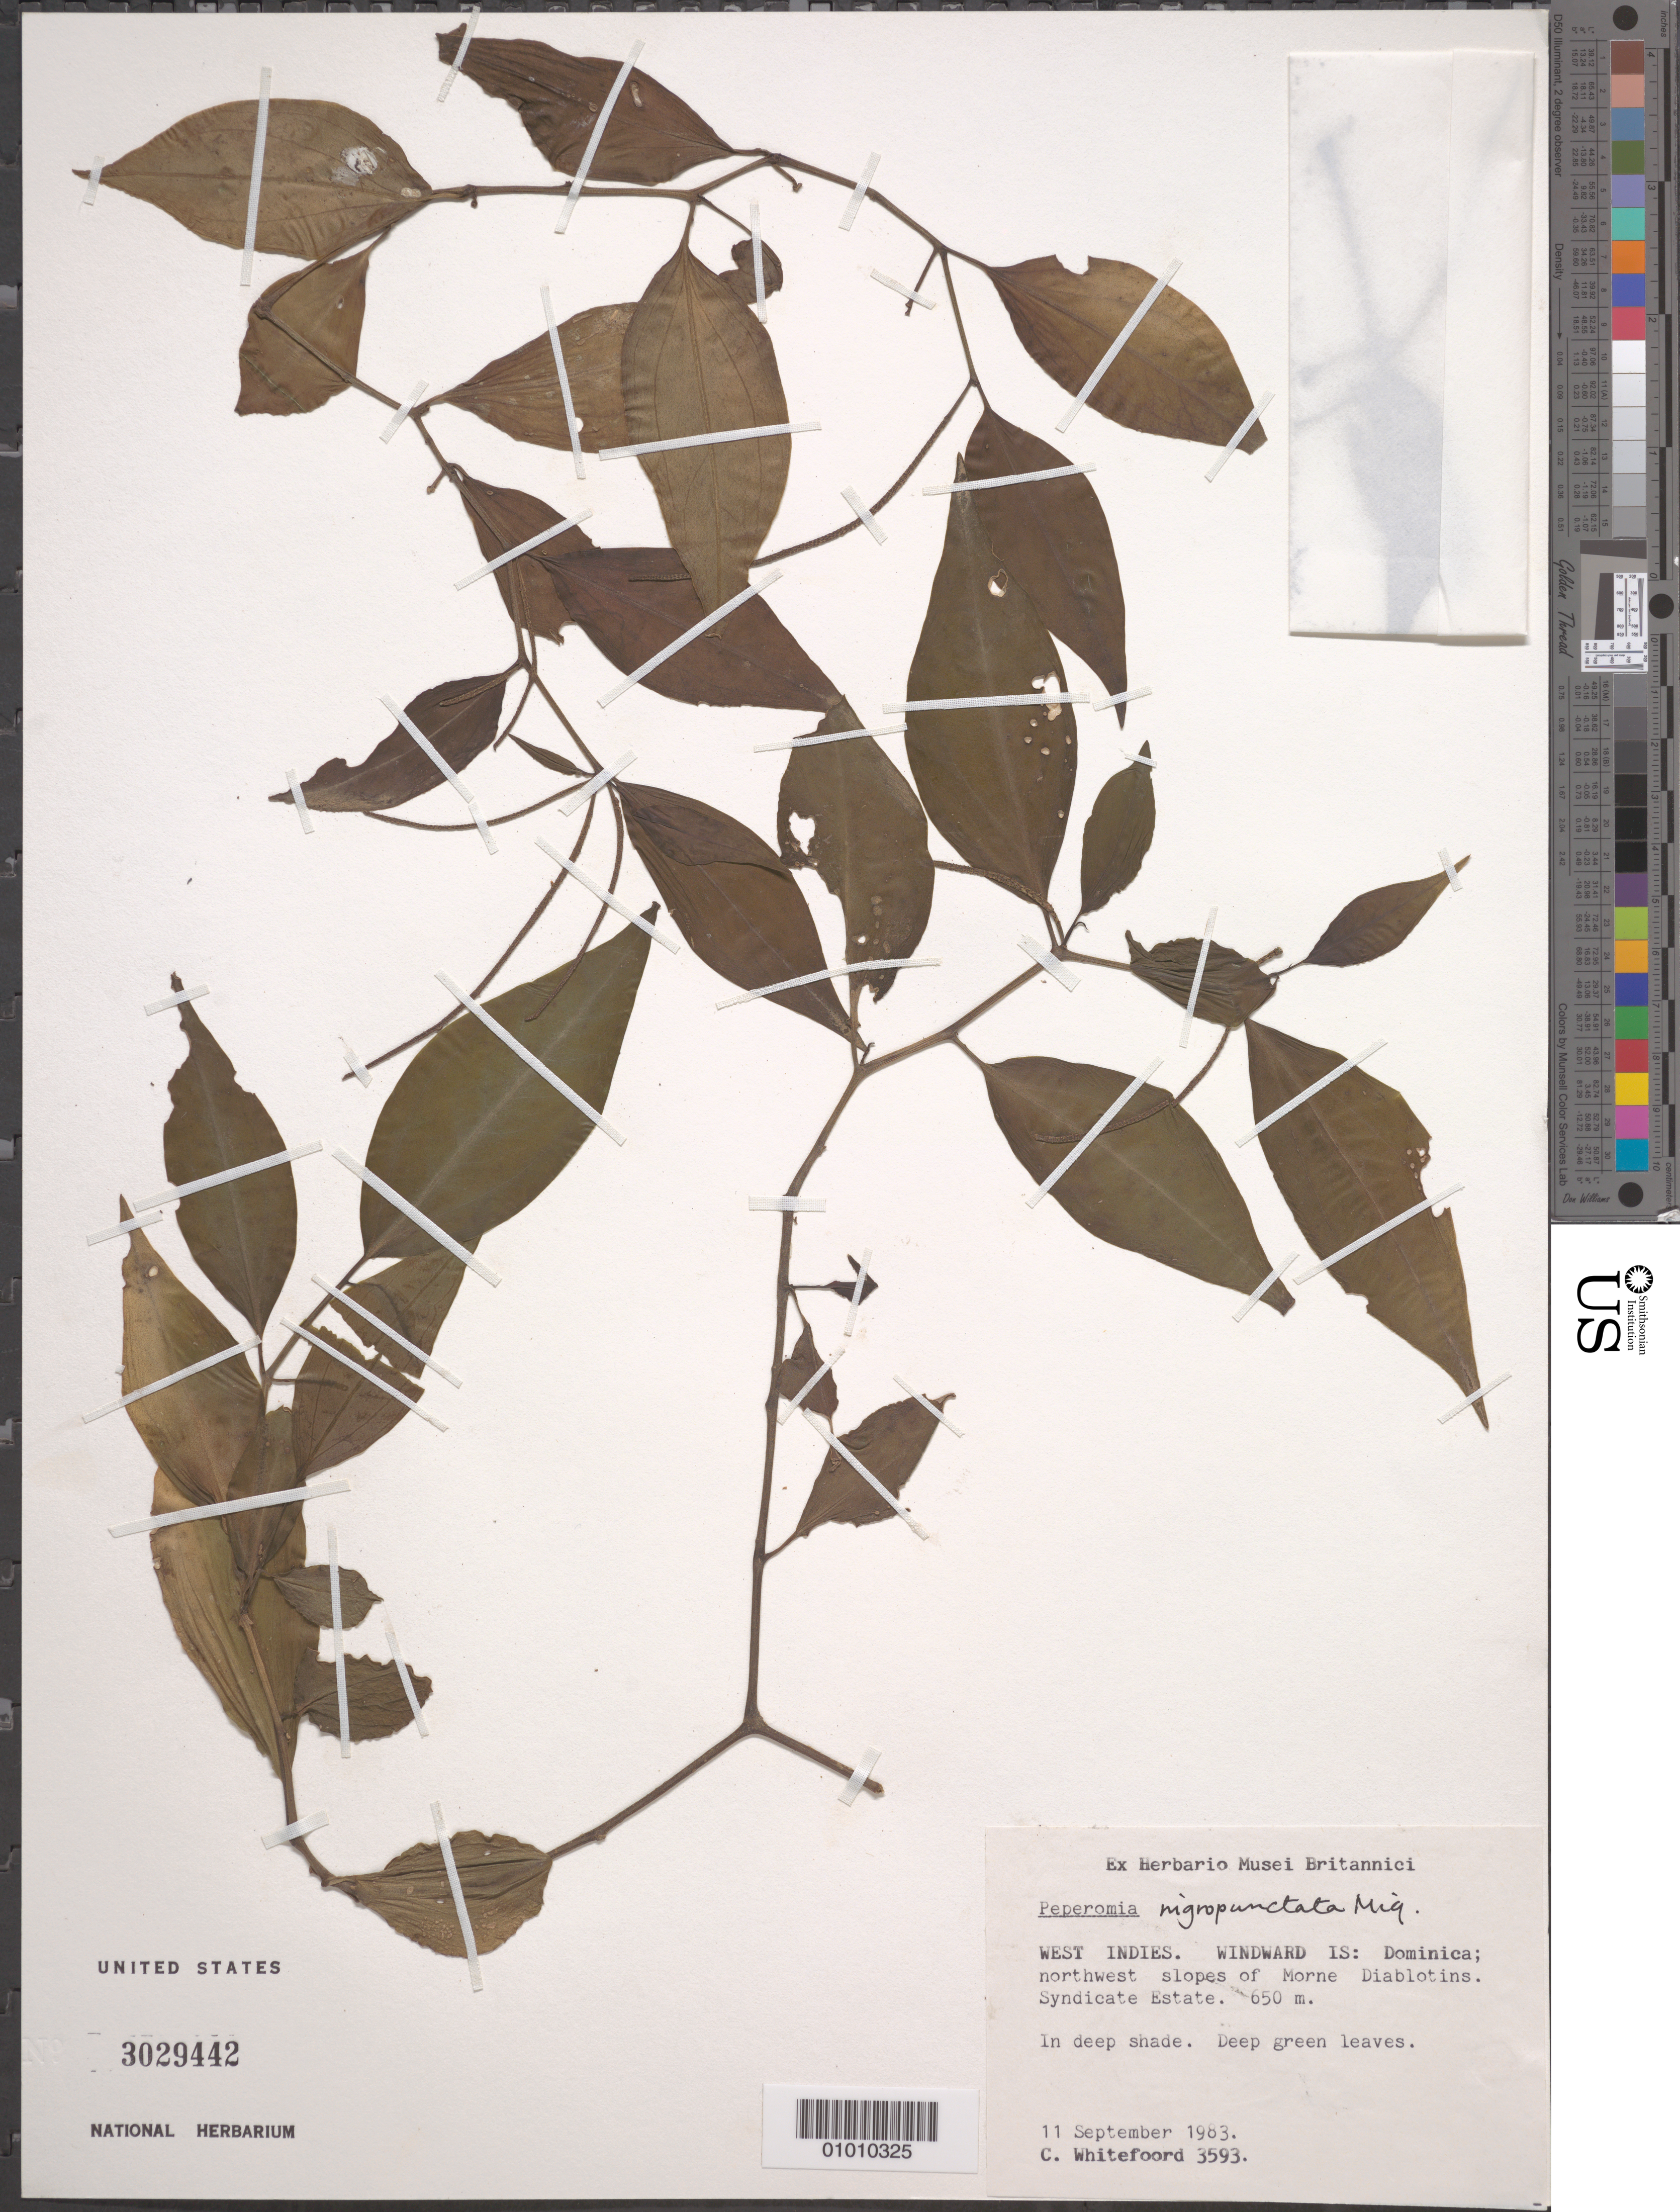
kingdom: Plantae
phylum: Tracheophyta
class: Magnoliopsida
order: Piperales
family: Piperaceae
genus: Peperomia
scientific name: Peperomia nigropunctata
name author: Miq.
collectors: C. Whitefoord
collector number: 3593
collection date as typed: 11 Sep 1983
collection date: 1983-09-11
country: Dominica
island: Dominica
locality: NW slopes of Morne Diablotins. Syndicate Estate. In deep shade.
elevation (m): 650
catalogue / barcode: US 3029442